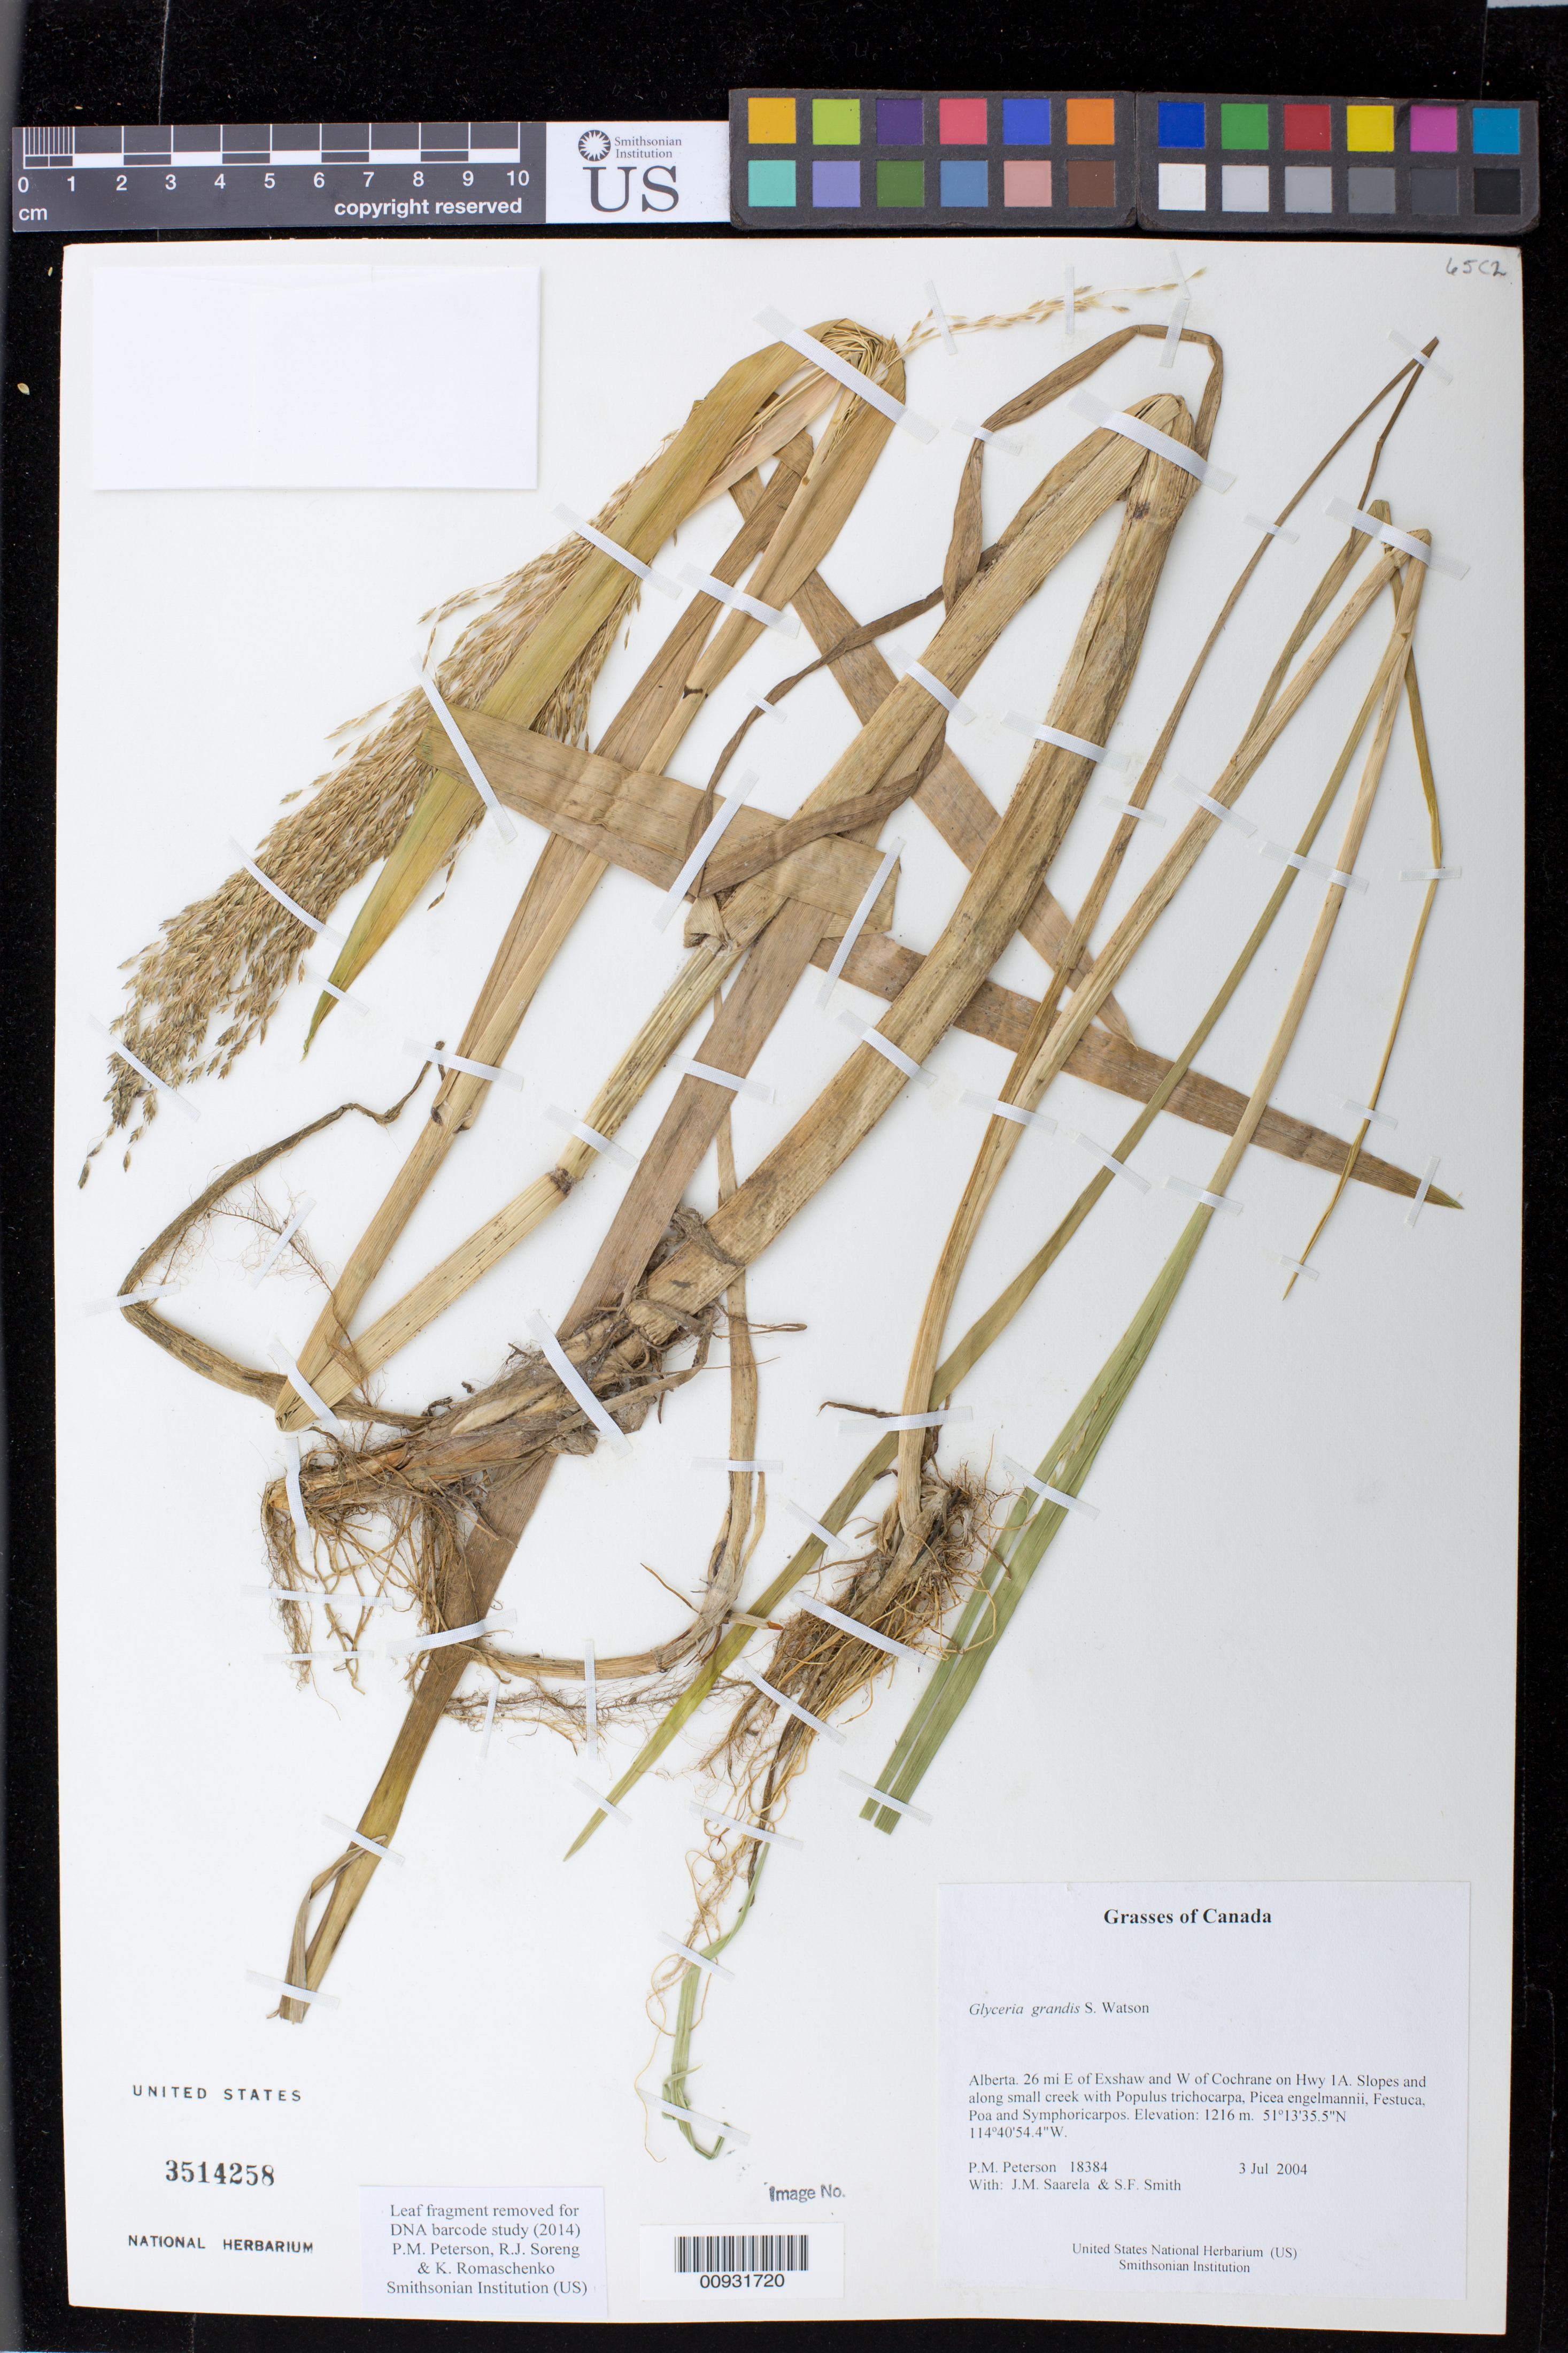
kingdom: Plantae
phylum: Tracheophyta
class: Liliopsida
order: Poales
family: Poaceae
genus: Glyceria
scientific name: Glyceria grandis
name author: S. Watson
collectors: P. M. Peterson, J. Saarela & S.F. Smith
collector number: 18384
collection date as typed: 03 Jul 2004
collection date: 2004-07-03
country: Canada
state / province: Alberta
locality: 26 mi E of Exshaw and W of Cochrane on Hwy 1A. Slopes and along small creek with Populus trichocarpa, Picea engelmannii, Festuca, Poa and Symphoricarpos.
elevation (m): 1216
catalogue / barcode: US 3514258